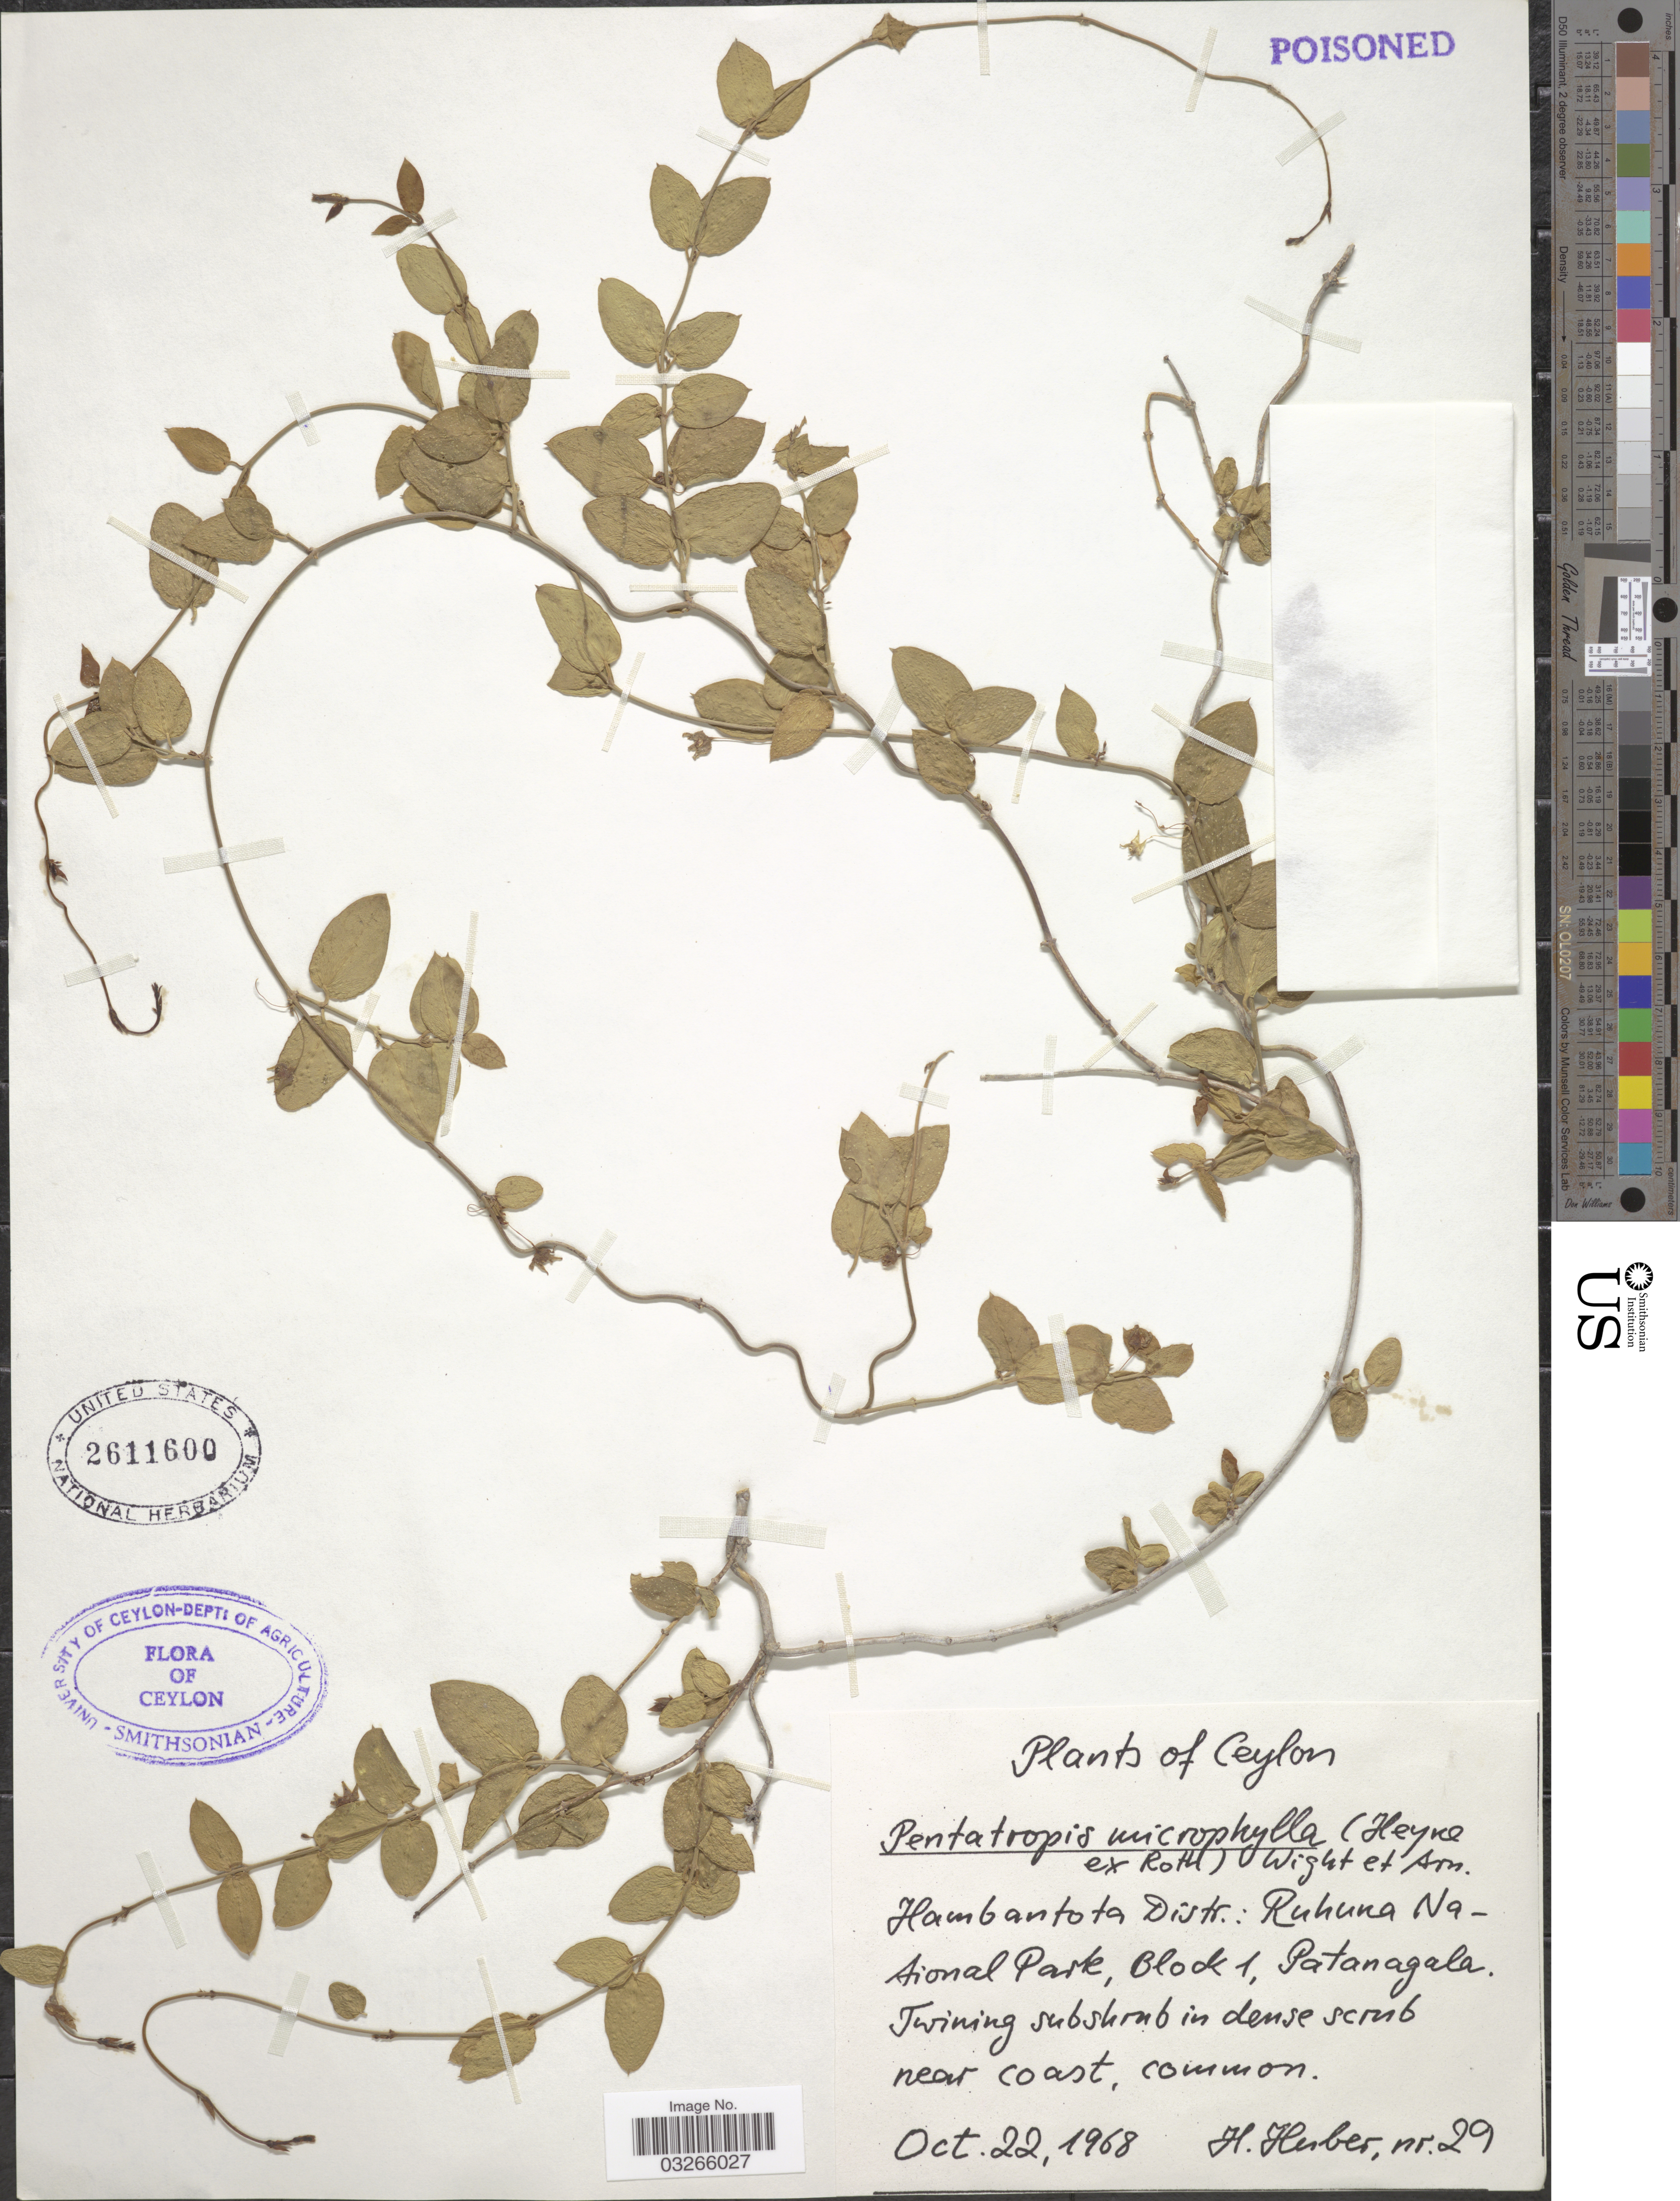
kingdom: Plantae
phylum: Tracheophyta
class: Magnoliopsida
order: Gentianales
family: Apocynaceae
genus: Pentatropis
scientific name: Pentatropis microphylla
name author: (A. Roth ex Schult.) Wight & Arn.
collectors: H. Huber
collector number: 29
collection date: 1968-10-22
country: Sri Lanka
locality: Ceylon. Hambantota Distr.: Ruhuna National Park, Block 1, Patanagala.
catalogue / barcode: US 2611600